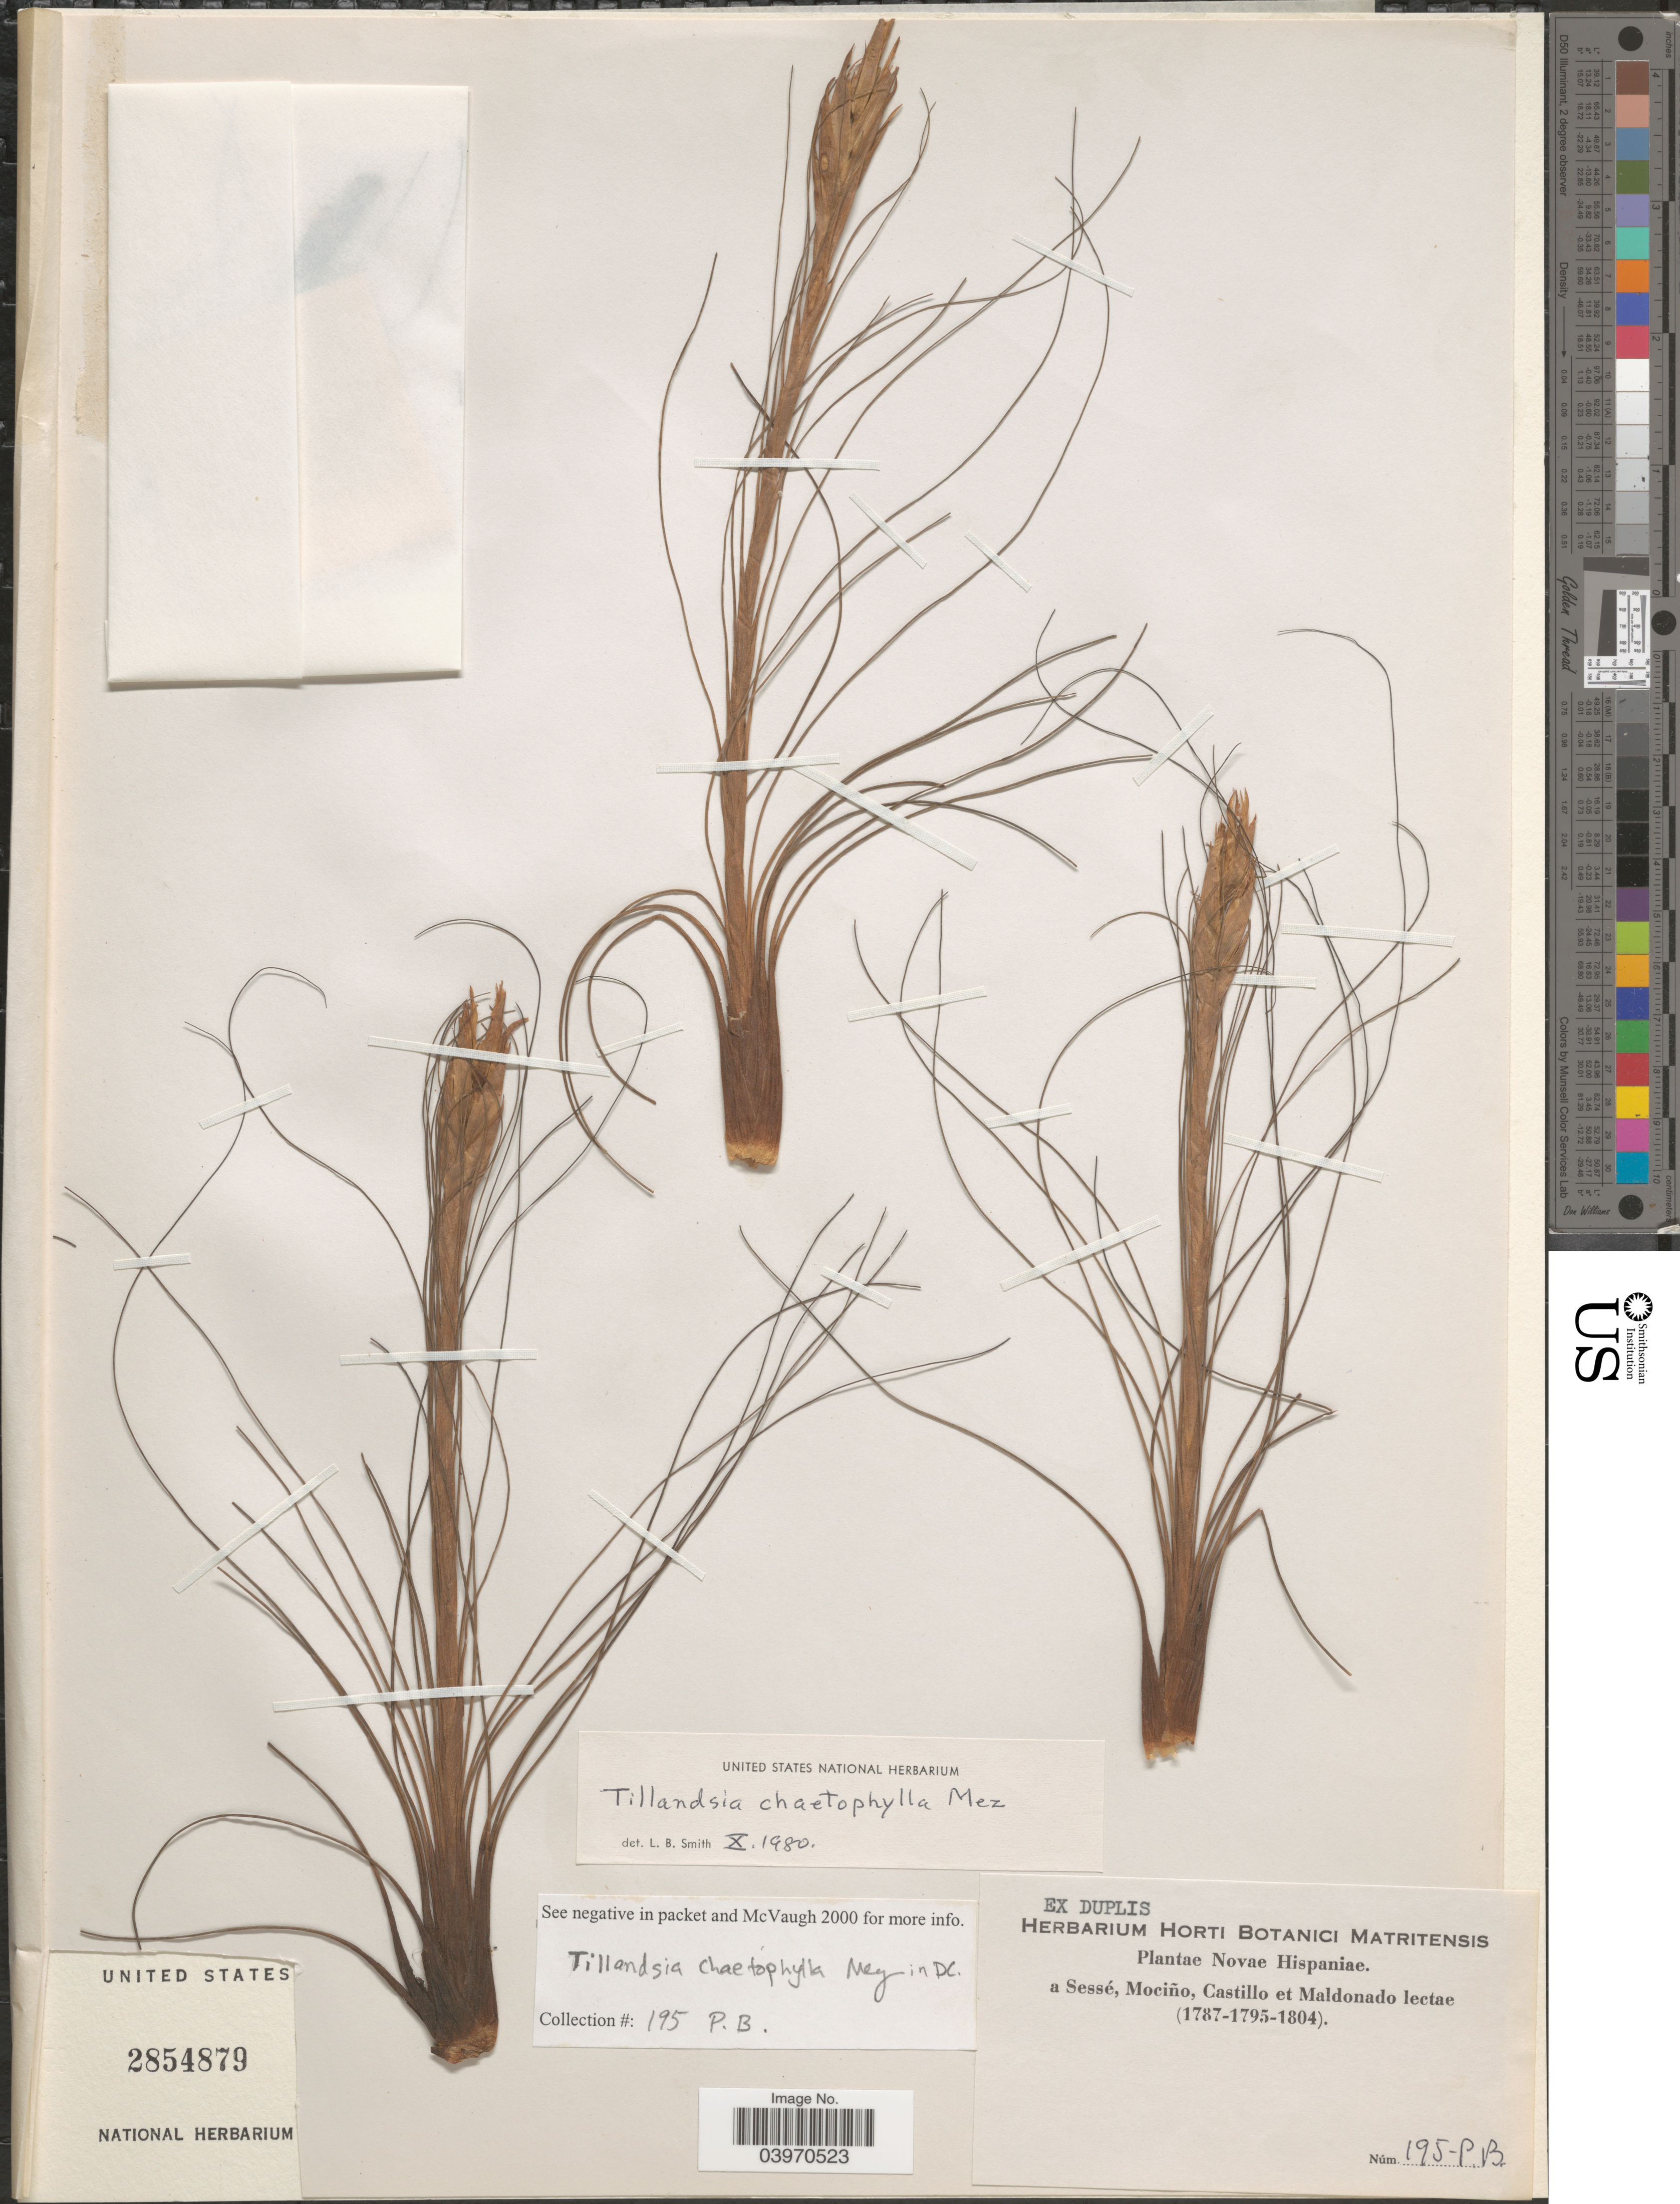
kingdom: Plantae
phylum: Tracheophyta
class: Liliopsida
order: Poales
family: Bromeliaceae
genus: Tillandsia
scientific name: Tillandsia chaetophylla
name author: Mez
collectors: Sessé, --, Mociño & Maldonado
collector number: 195-PB?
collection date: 1787/1804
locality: Novae Hispaniae.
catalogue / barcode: US 2854879